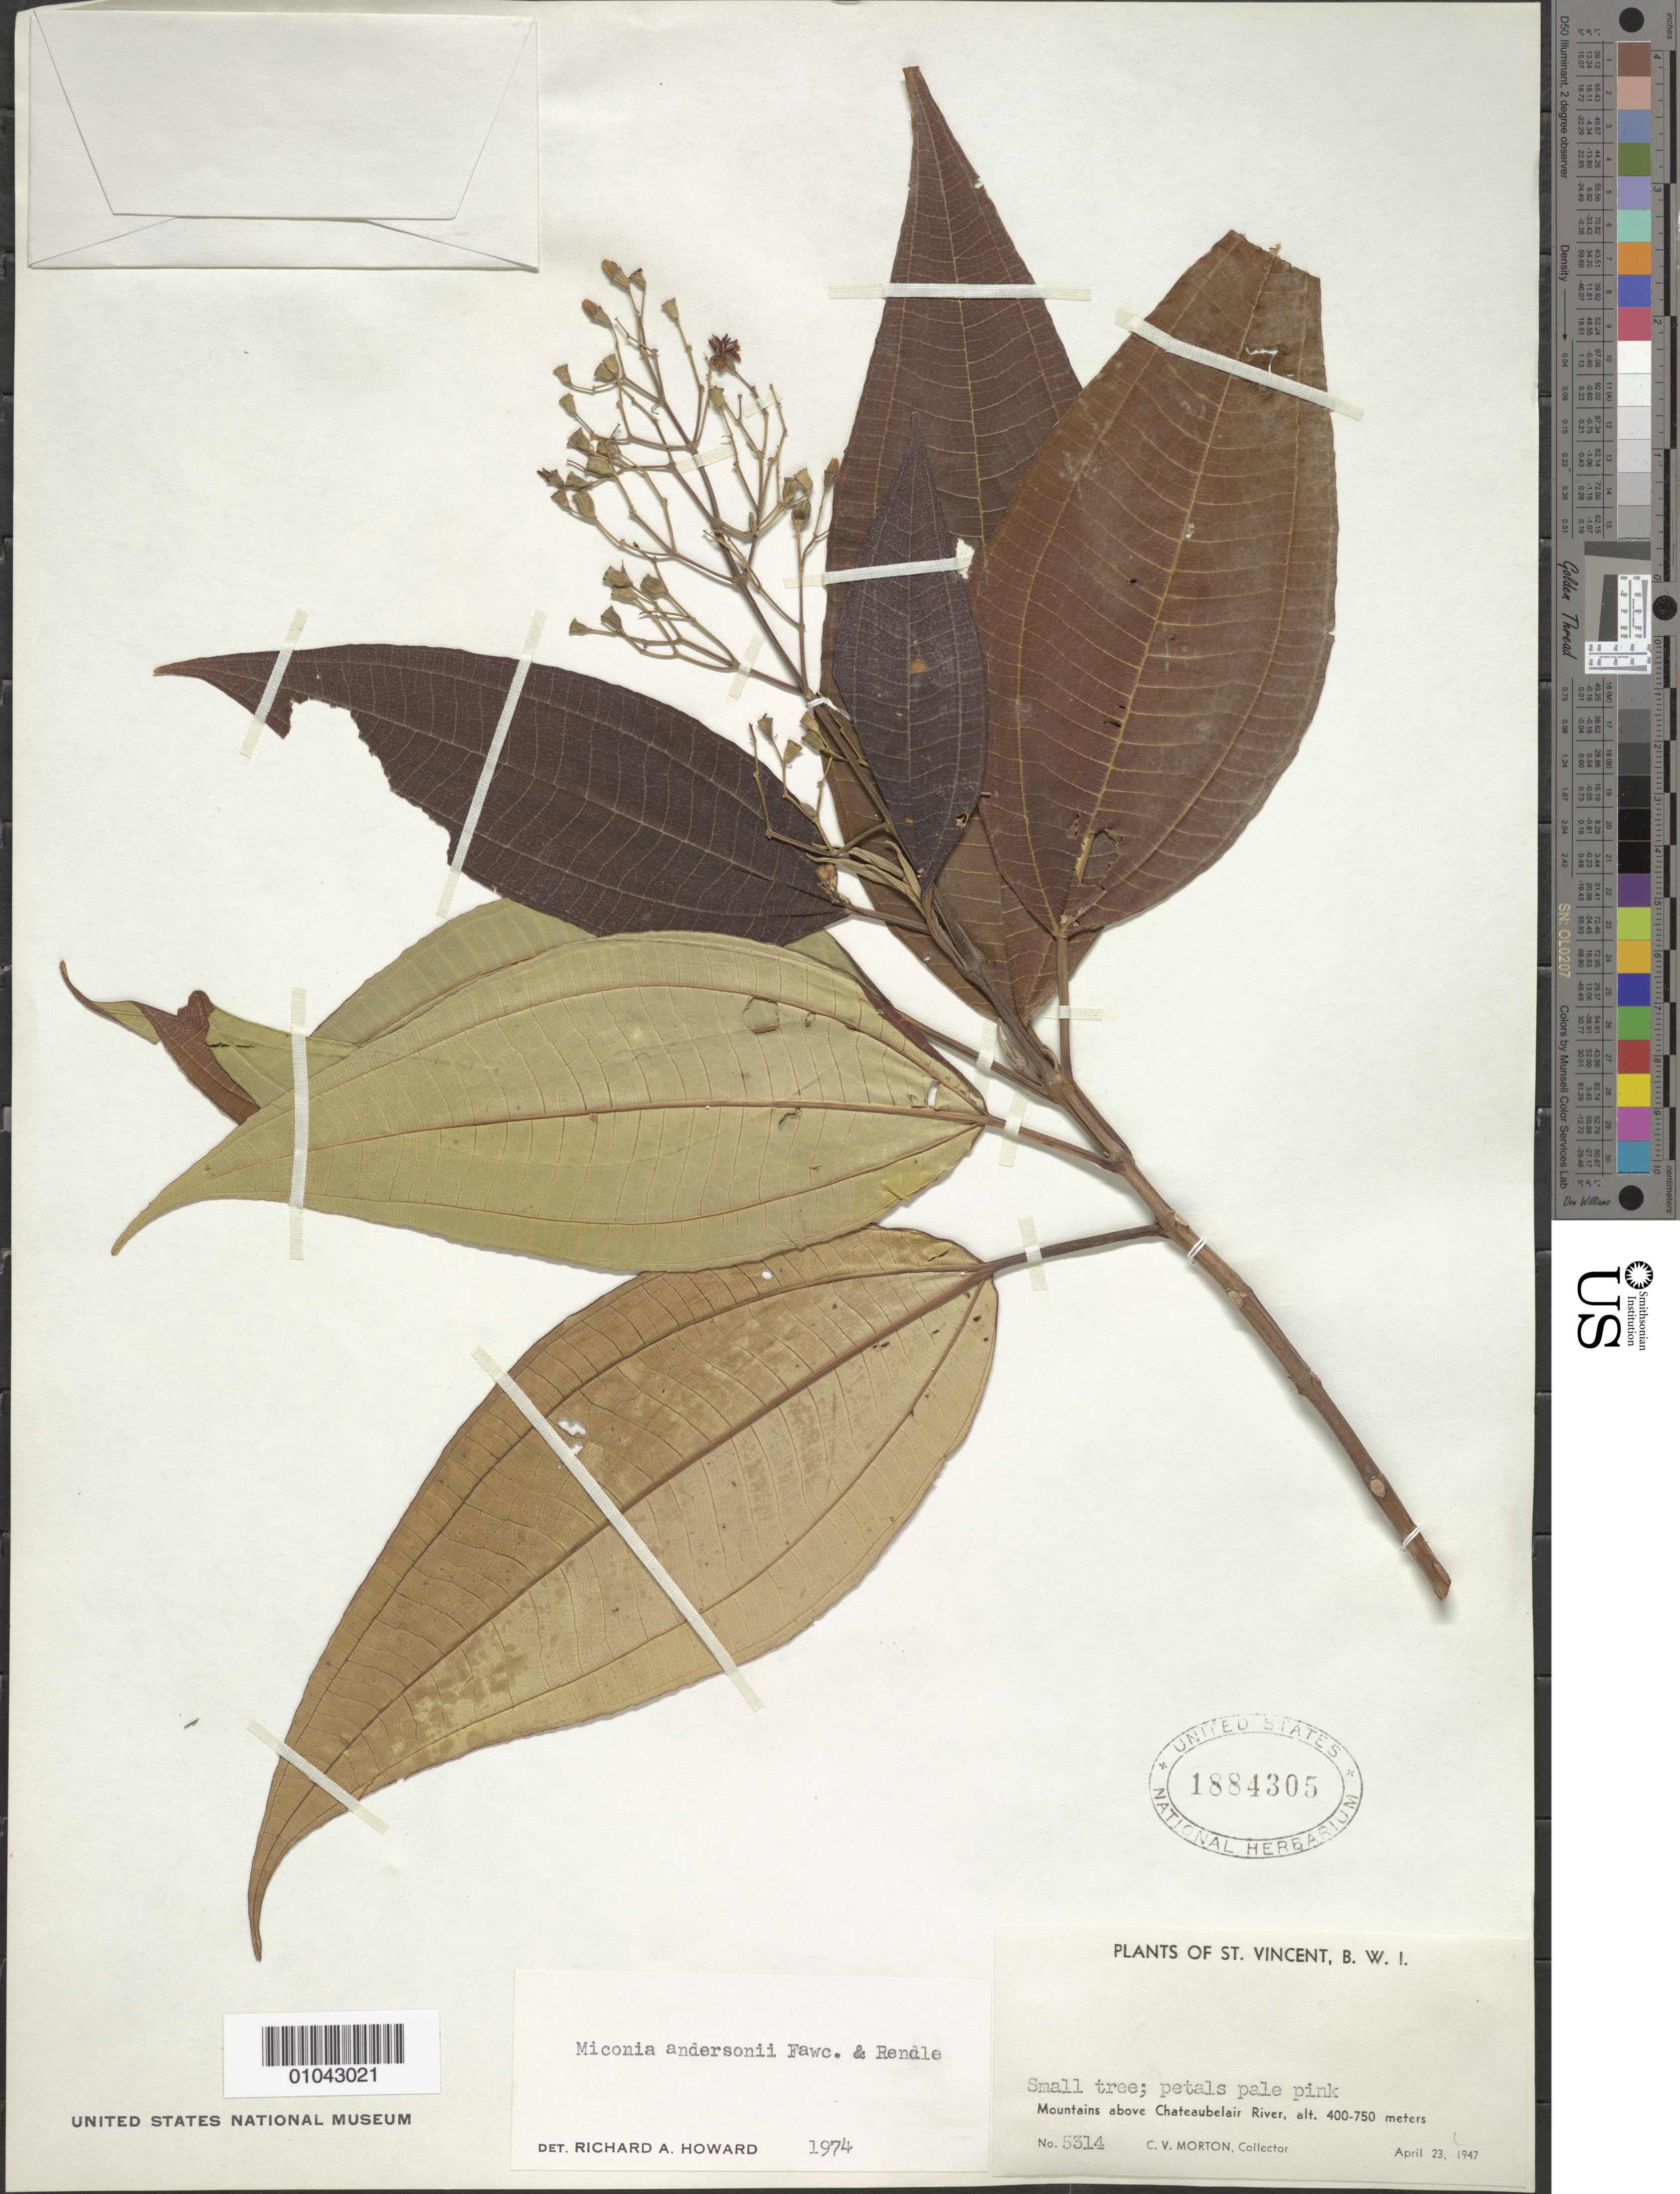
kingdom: Plantae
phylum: Tracheophyta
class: Magnoliopsida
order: Myrtales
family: Melastomataceae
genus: Miconia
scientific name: Miconia andersonii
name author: Fawc. & Rendle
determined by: Howard, R. A.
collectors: C. V. Morton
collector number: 5314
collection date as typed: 23 Apr 1947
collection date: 1947-04-23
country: St. Vincent - Grenadines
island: St. Vincent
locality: Chateaubelair River, mountains above river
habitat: Mountains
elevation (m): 400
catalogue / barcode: US 1884305